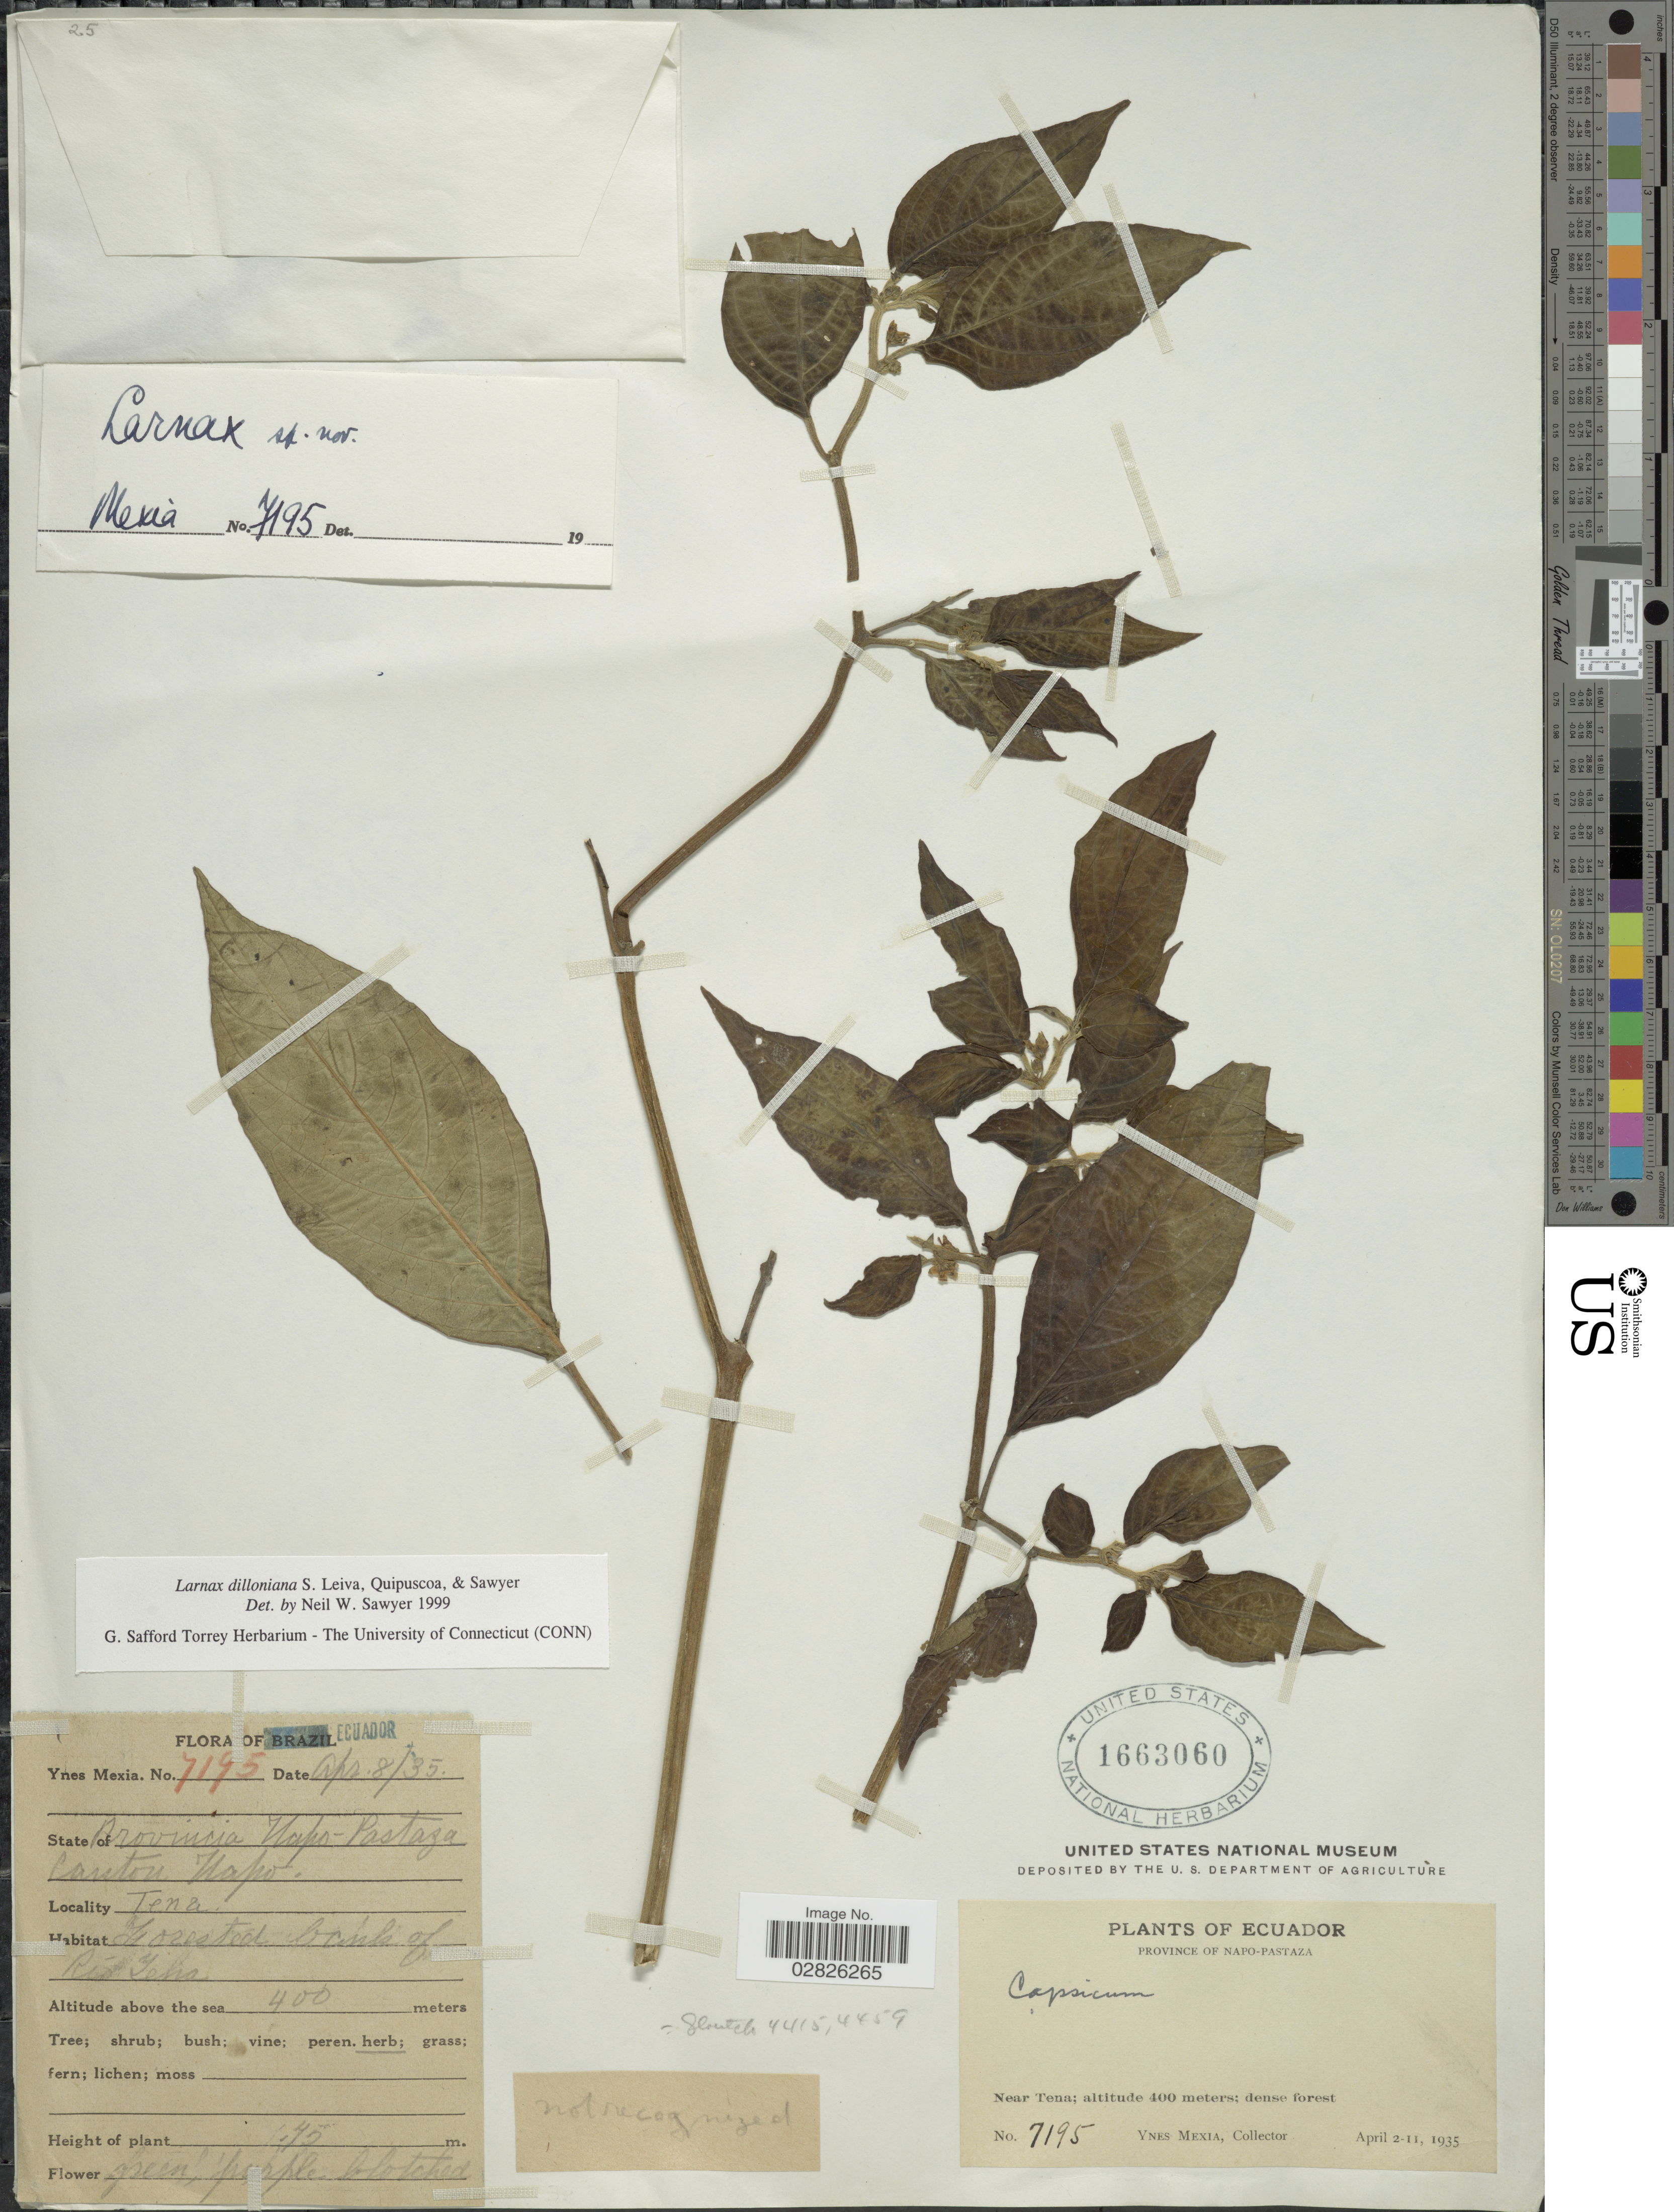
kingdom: Plantae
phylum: Tracheophyta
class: Magnoliopsida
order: Solanales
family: Solanaceae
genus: Larnax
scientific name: Larnax dilloniana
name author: S. Leiva et al.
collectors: Y. Mexia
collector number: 7195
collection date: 1935-04-08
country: Ecuador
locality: Provincia Napo-Pastaza, Canton Napo. Near Tena. Forested banks of Río Tena.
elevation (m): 400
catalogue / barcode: US 1663060